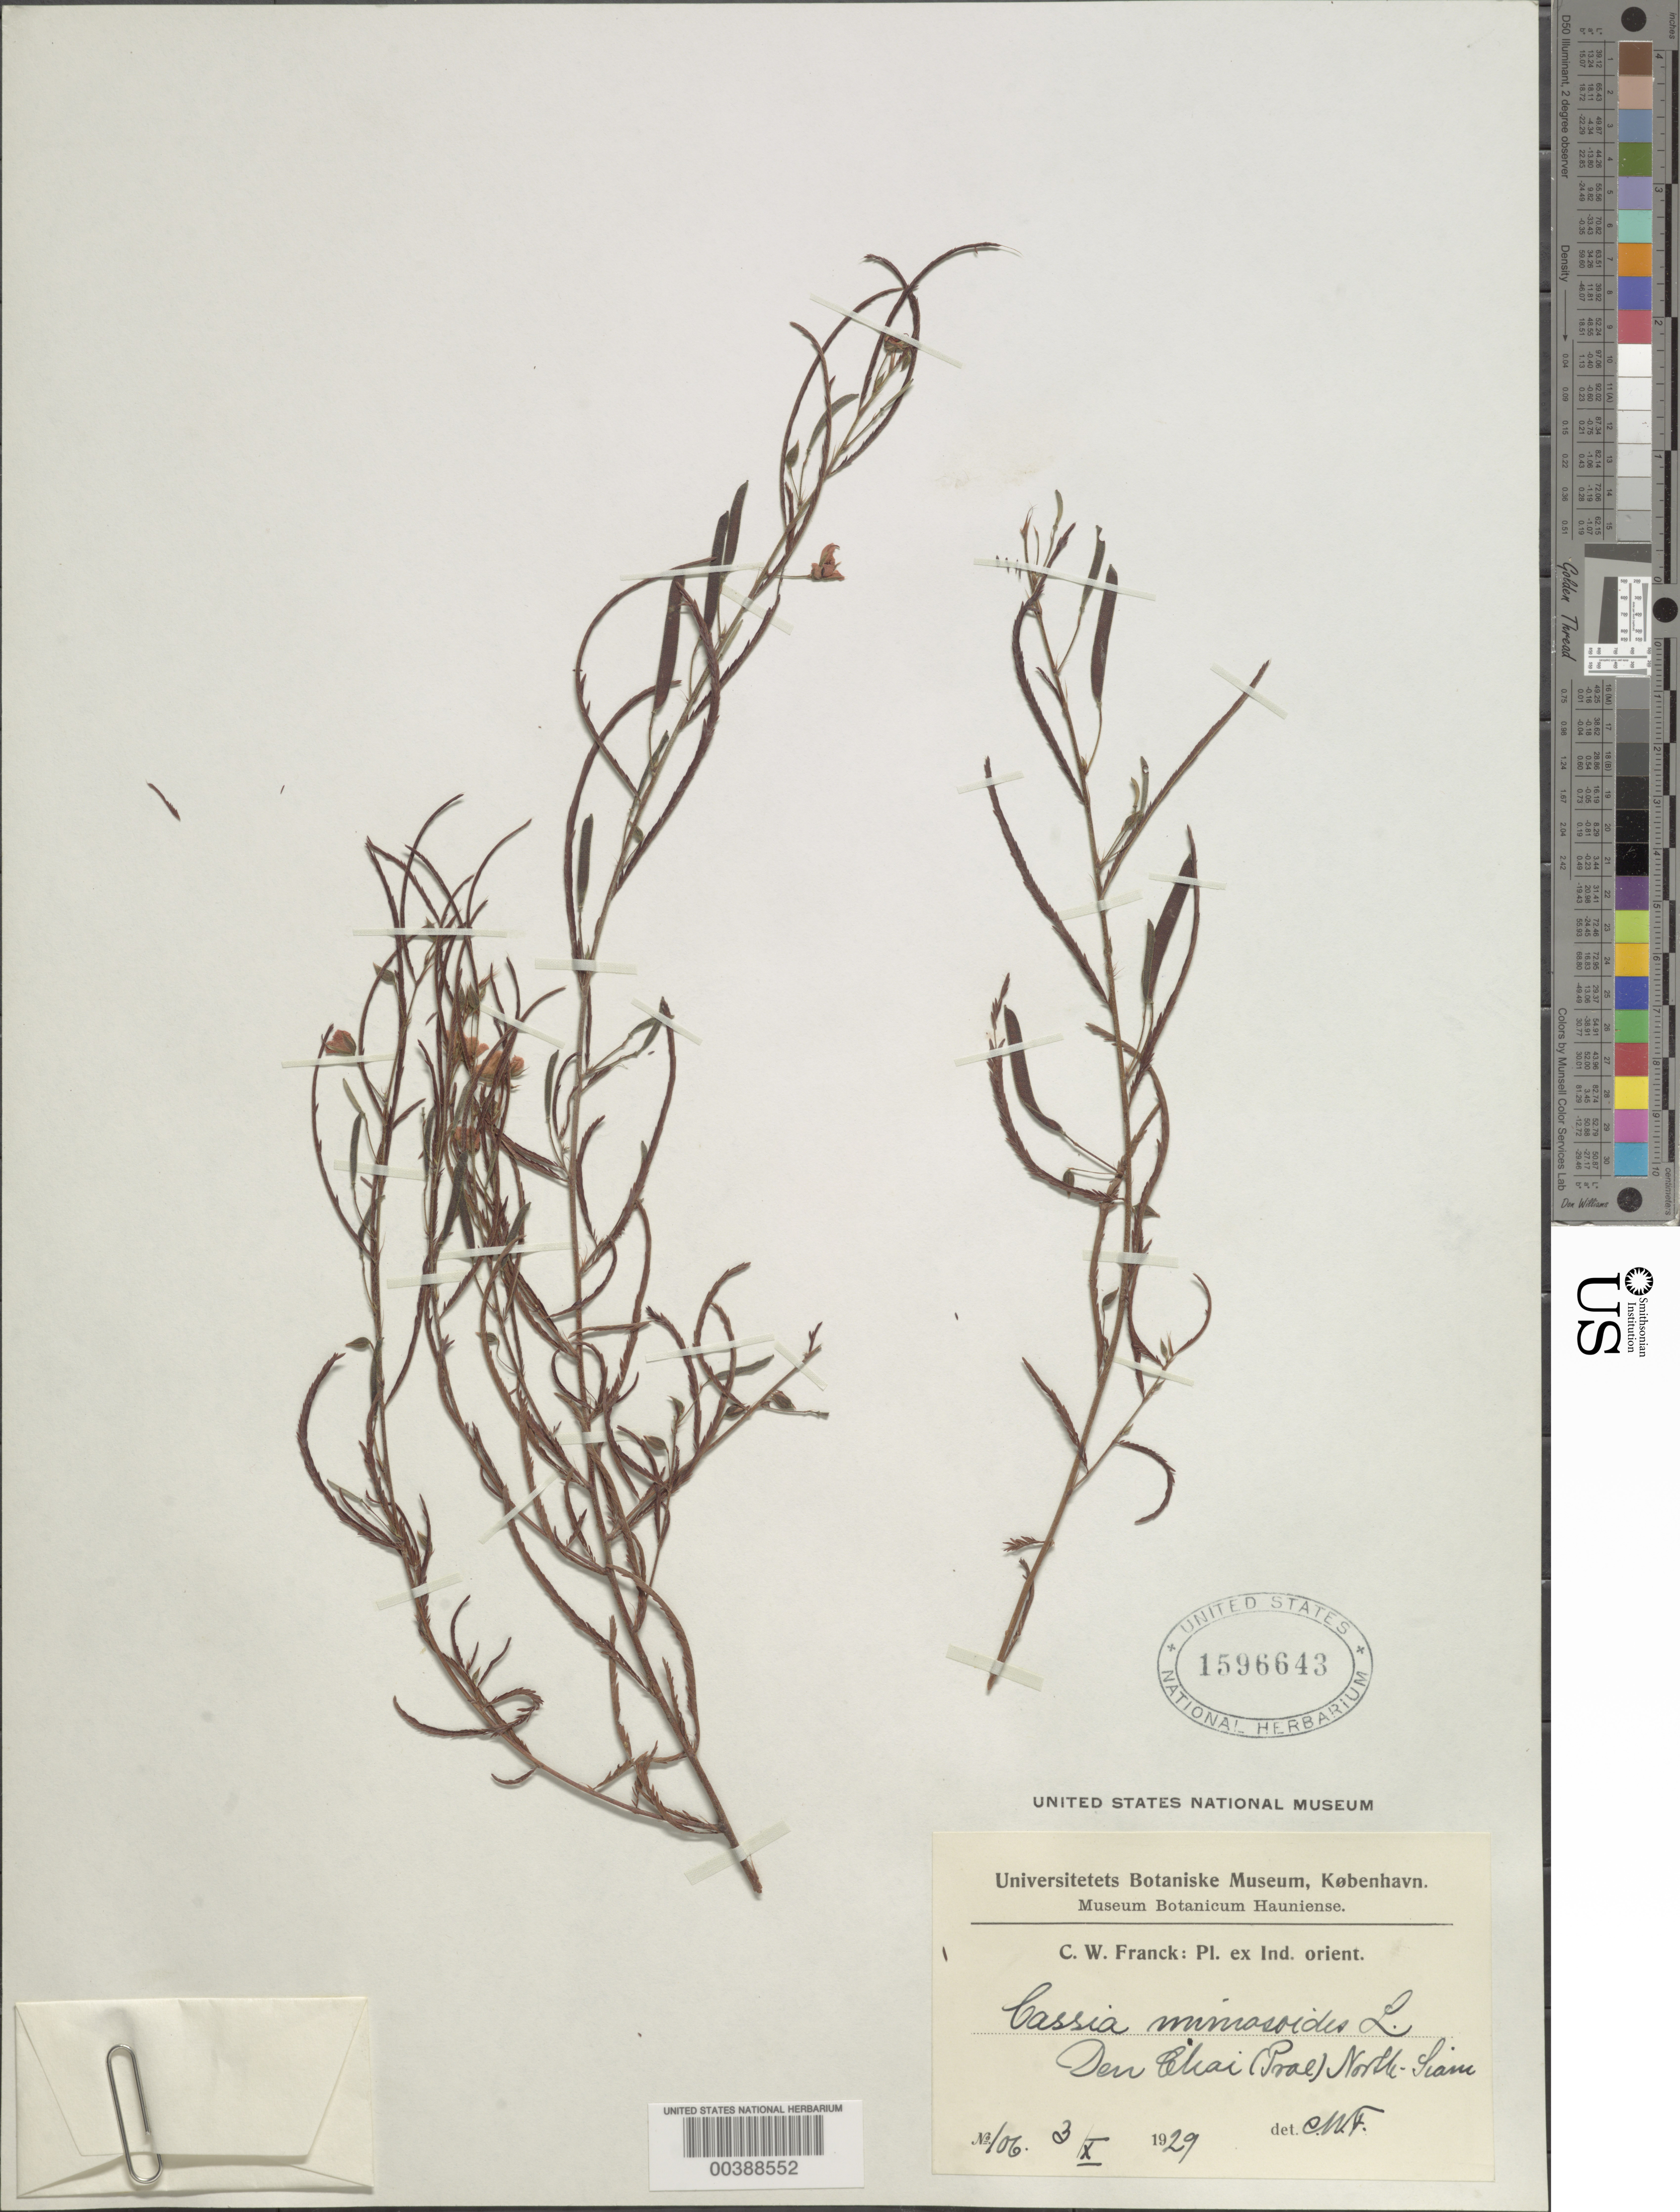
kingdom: Plantae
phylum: Tracheophyta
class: Magnoliopsida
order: Fabales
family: Fabaceae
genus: Chamaecrista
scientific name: Chamaecrista mimosoides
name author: (L.) Greene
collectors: C. Franck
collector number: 06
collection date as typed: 03 Oct 1929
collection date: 1929-10-03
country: Thailand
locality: Den chai; prae prov.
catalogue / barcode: US 1596643